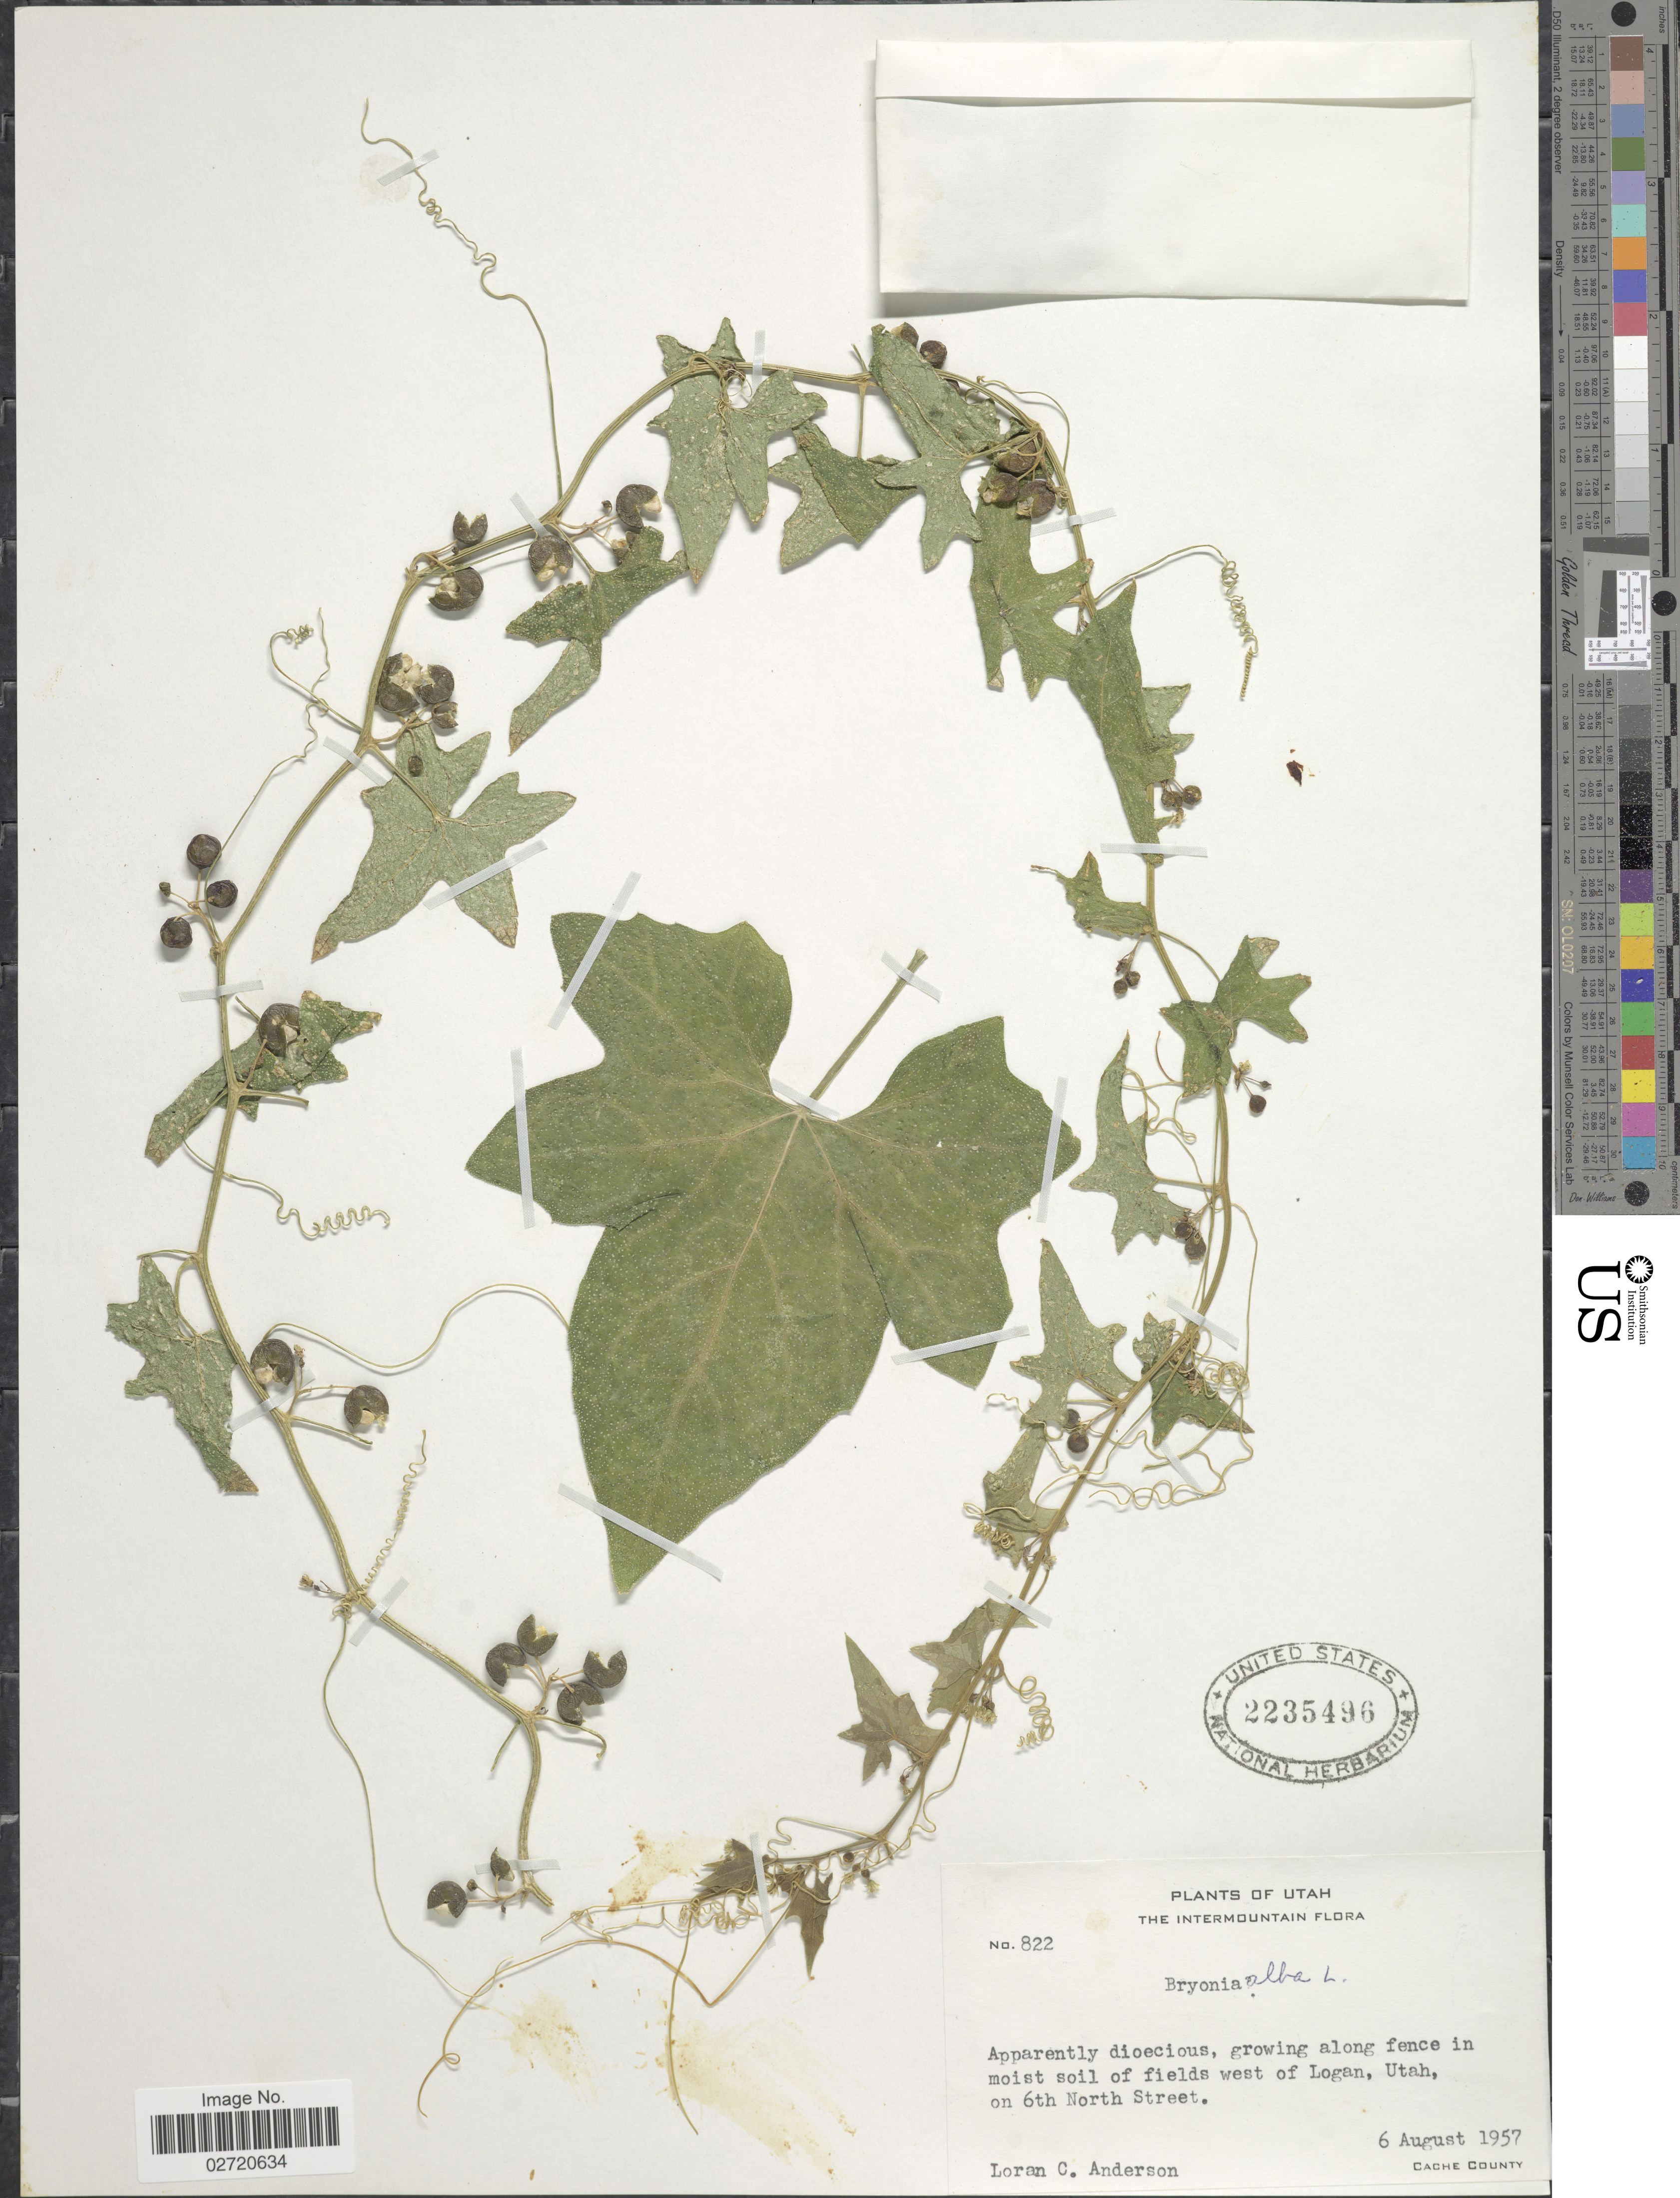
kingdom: Plantae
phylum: Tracheophyta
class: Magnoliopsida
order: Cucurbitales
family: Cucurbitaceae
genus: Bryonia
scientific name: Bryonia alba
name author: L.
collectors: L. C. Anderson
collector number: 822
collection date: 1957-08-06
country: United States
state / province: Utah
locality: Intermountain, growing along fence in moist soil of fields west of Logan, on 6th North Street. Cache County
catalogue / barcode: US 2235496